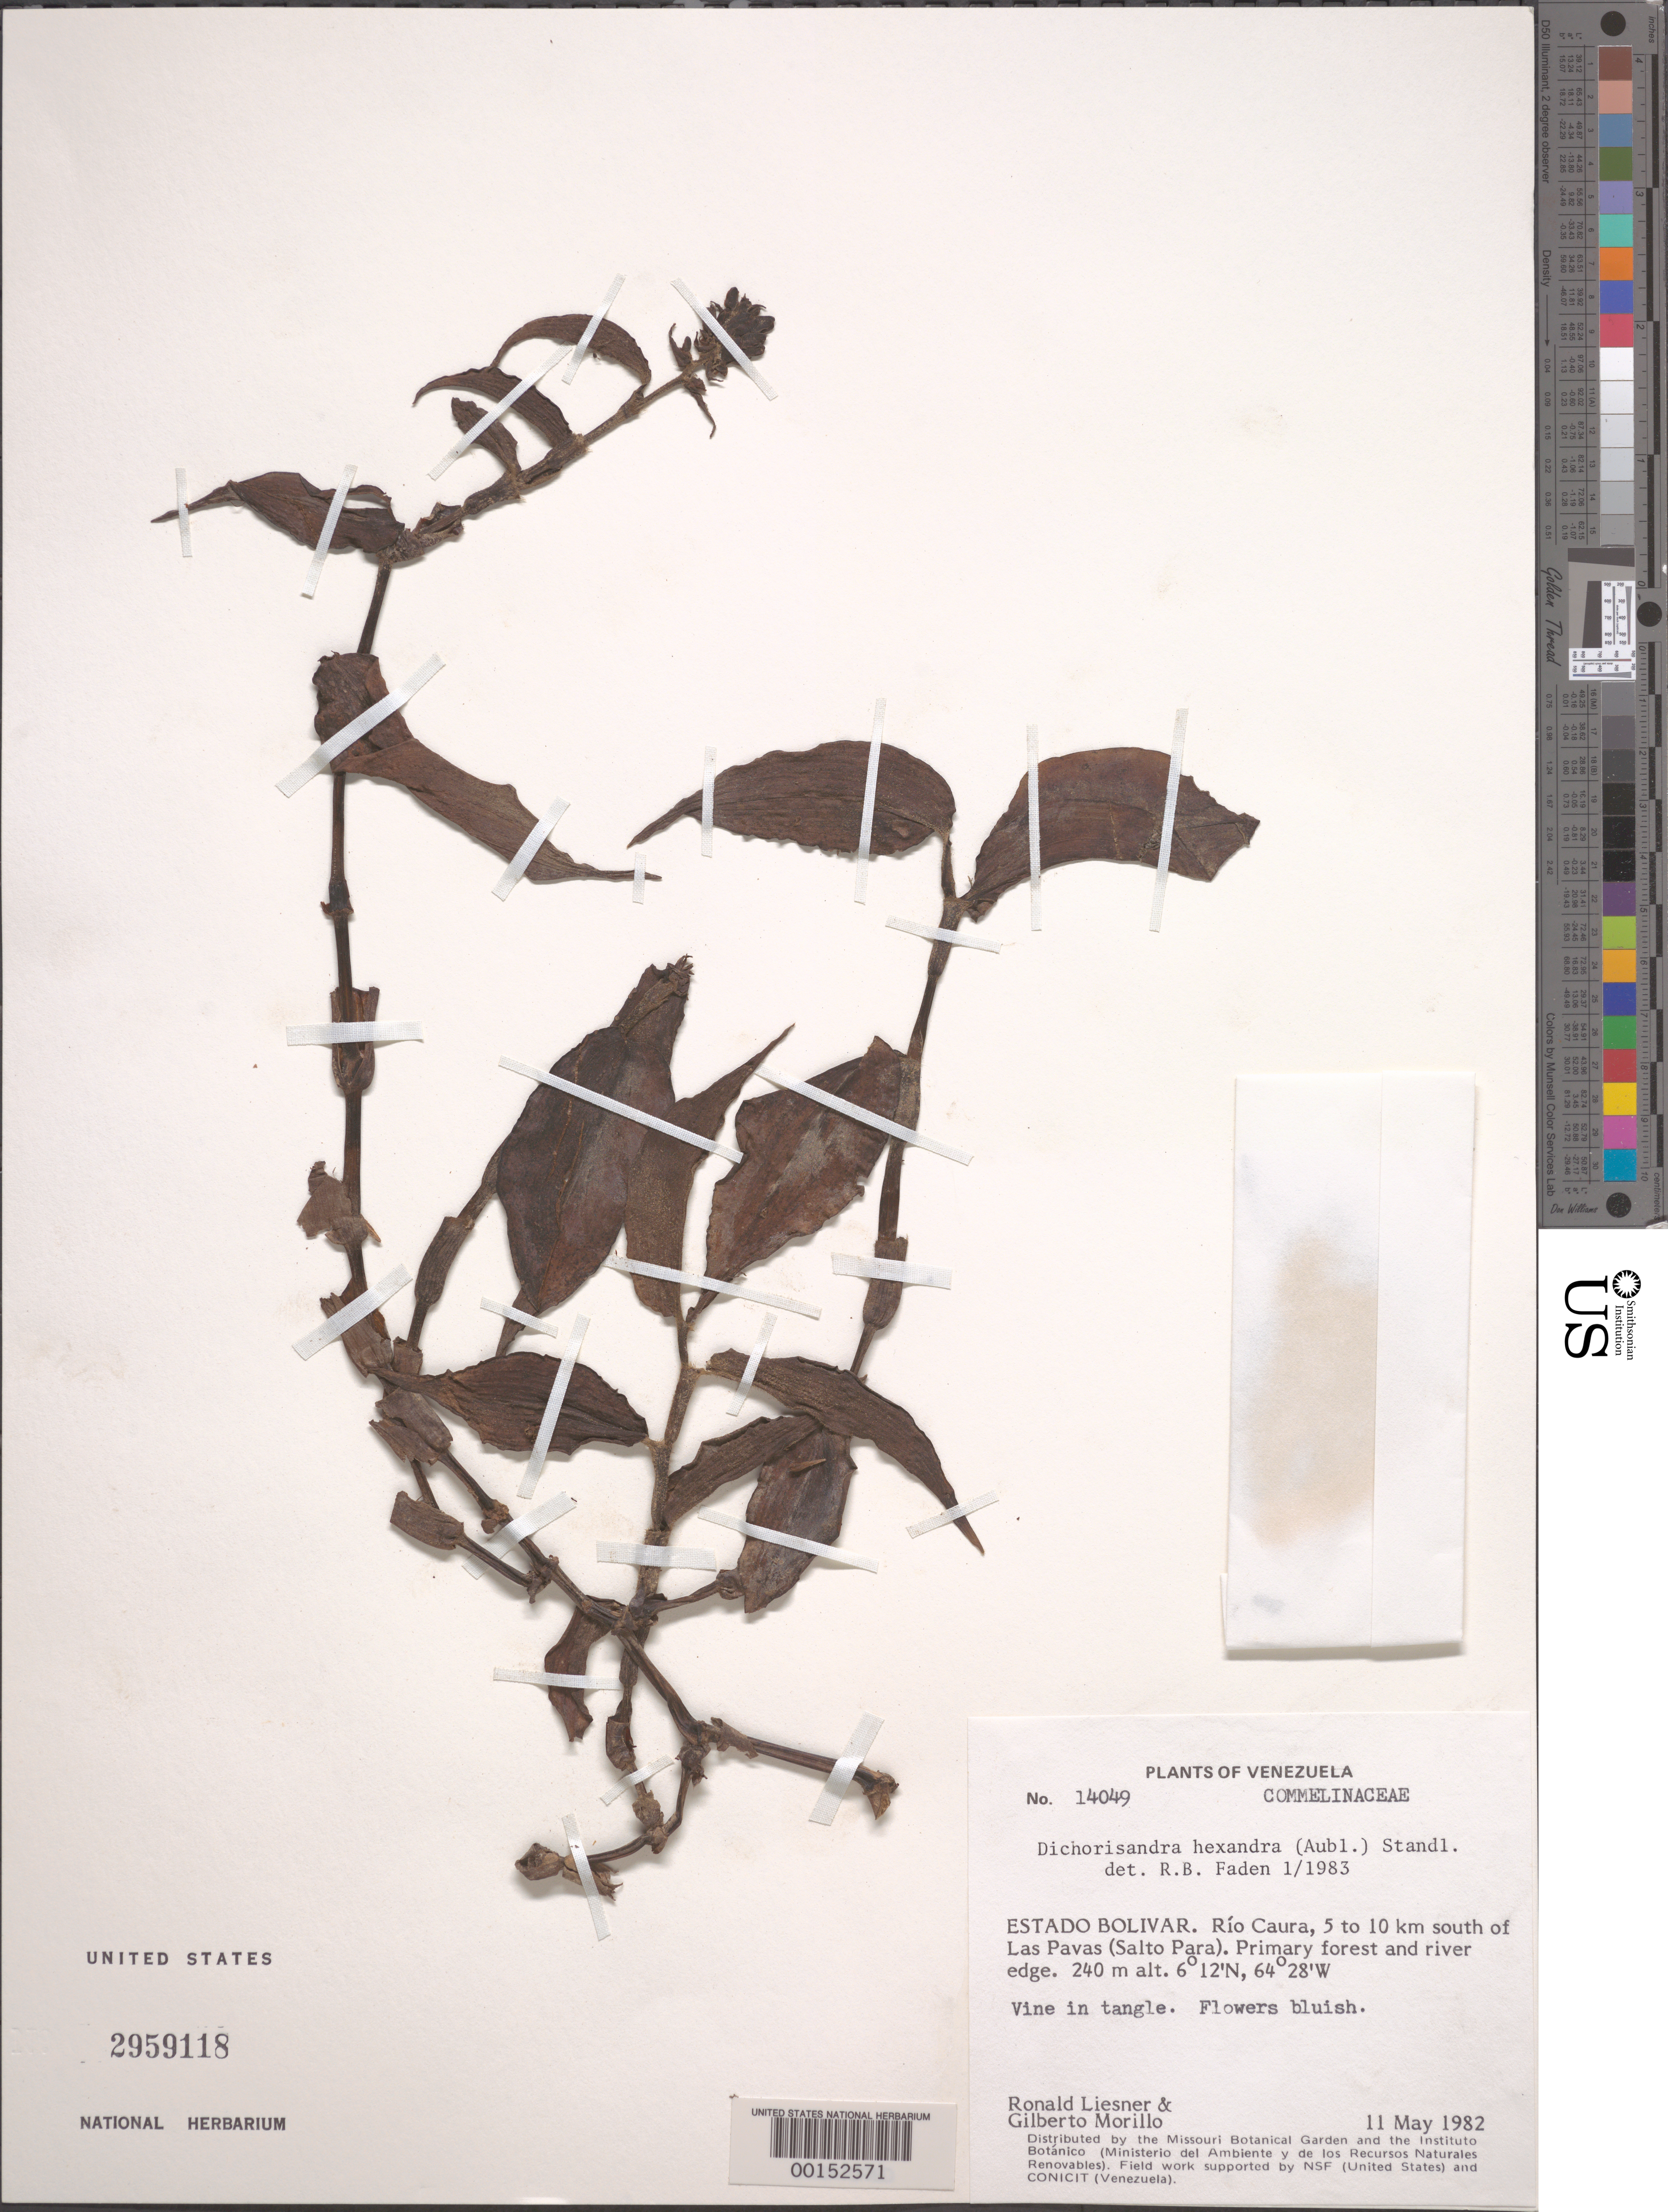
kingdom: Plantae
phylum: Tracheophyta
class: Liliopsida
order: Commelinales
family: Commelinaceae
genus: Dichorisandra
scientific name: Dichorisandra hexandra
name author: (Aubl.) Standl.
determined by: Faden, Robert B., (US), Smithsonian Institution - National Museum of Natural History (UNITED STATES)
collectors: R. L. Liesner & G. N. Morillo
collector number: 14049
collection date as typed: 11 May 1982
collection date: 1982-05-11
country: Venezuela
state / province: Bolivar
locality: Rio caura, s of las pavas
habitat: Primary forest; riverbank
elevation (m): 240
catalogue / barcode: US 2959118